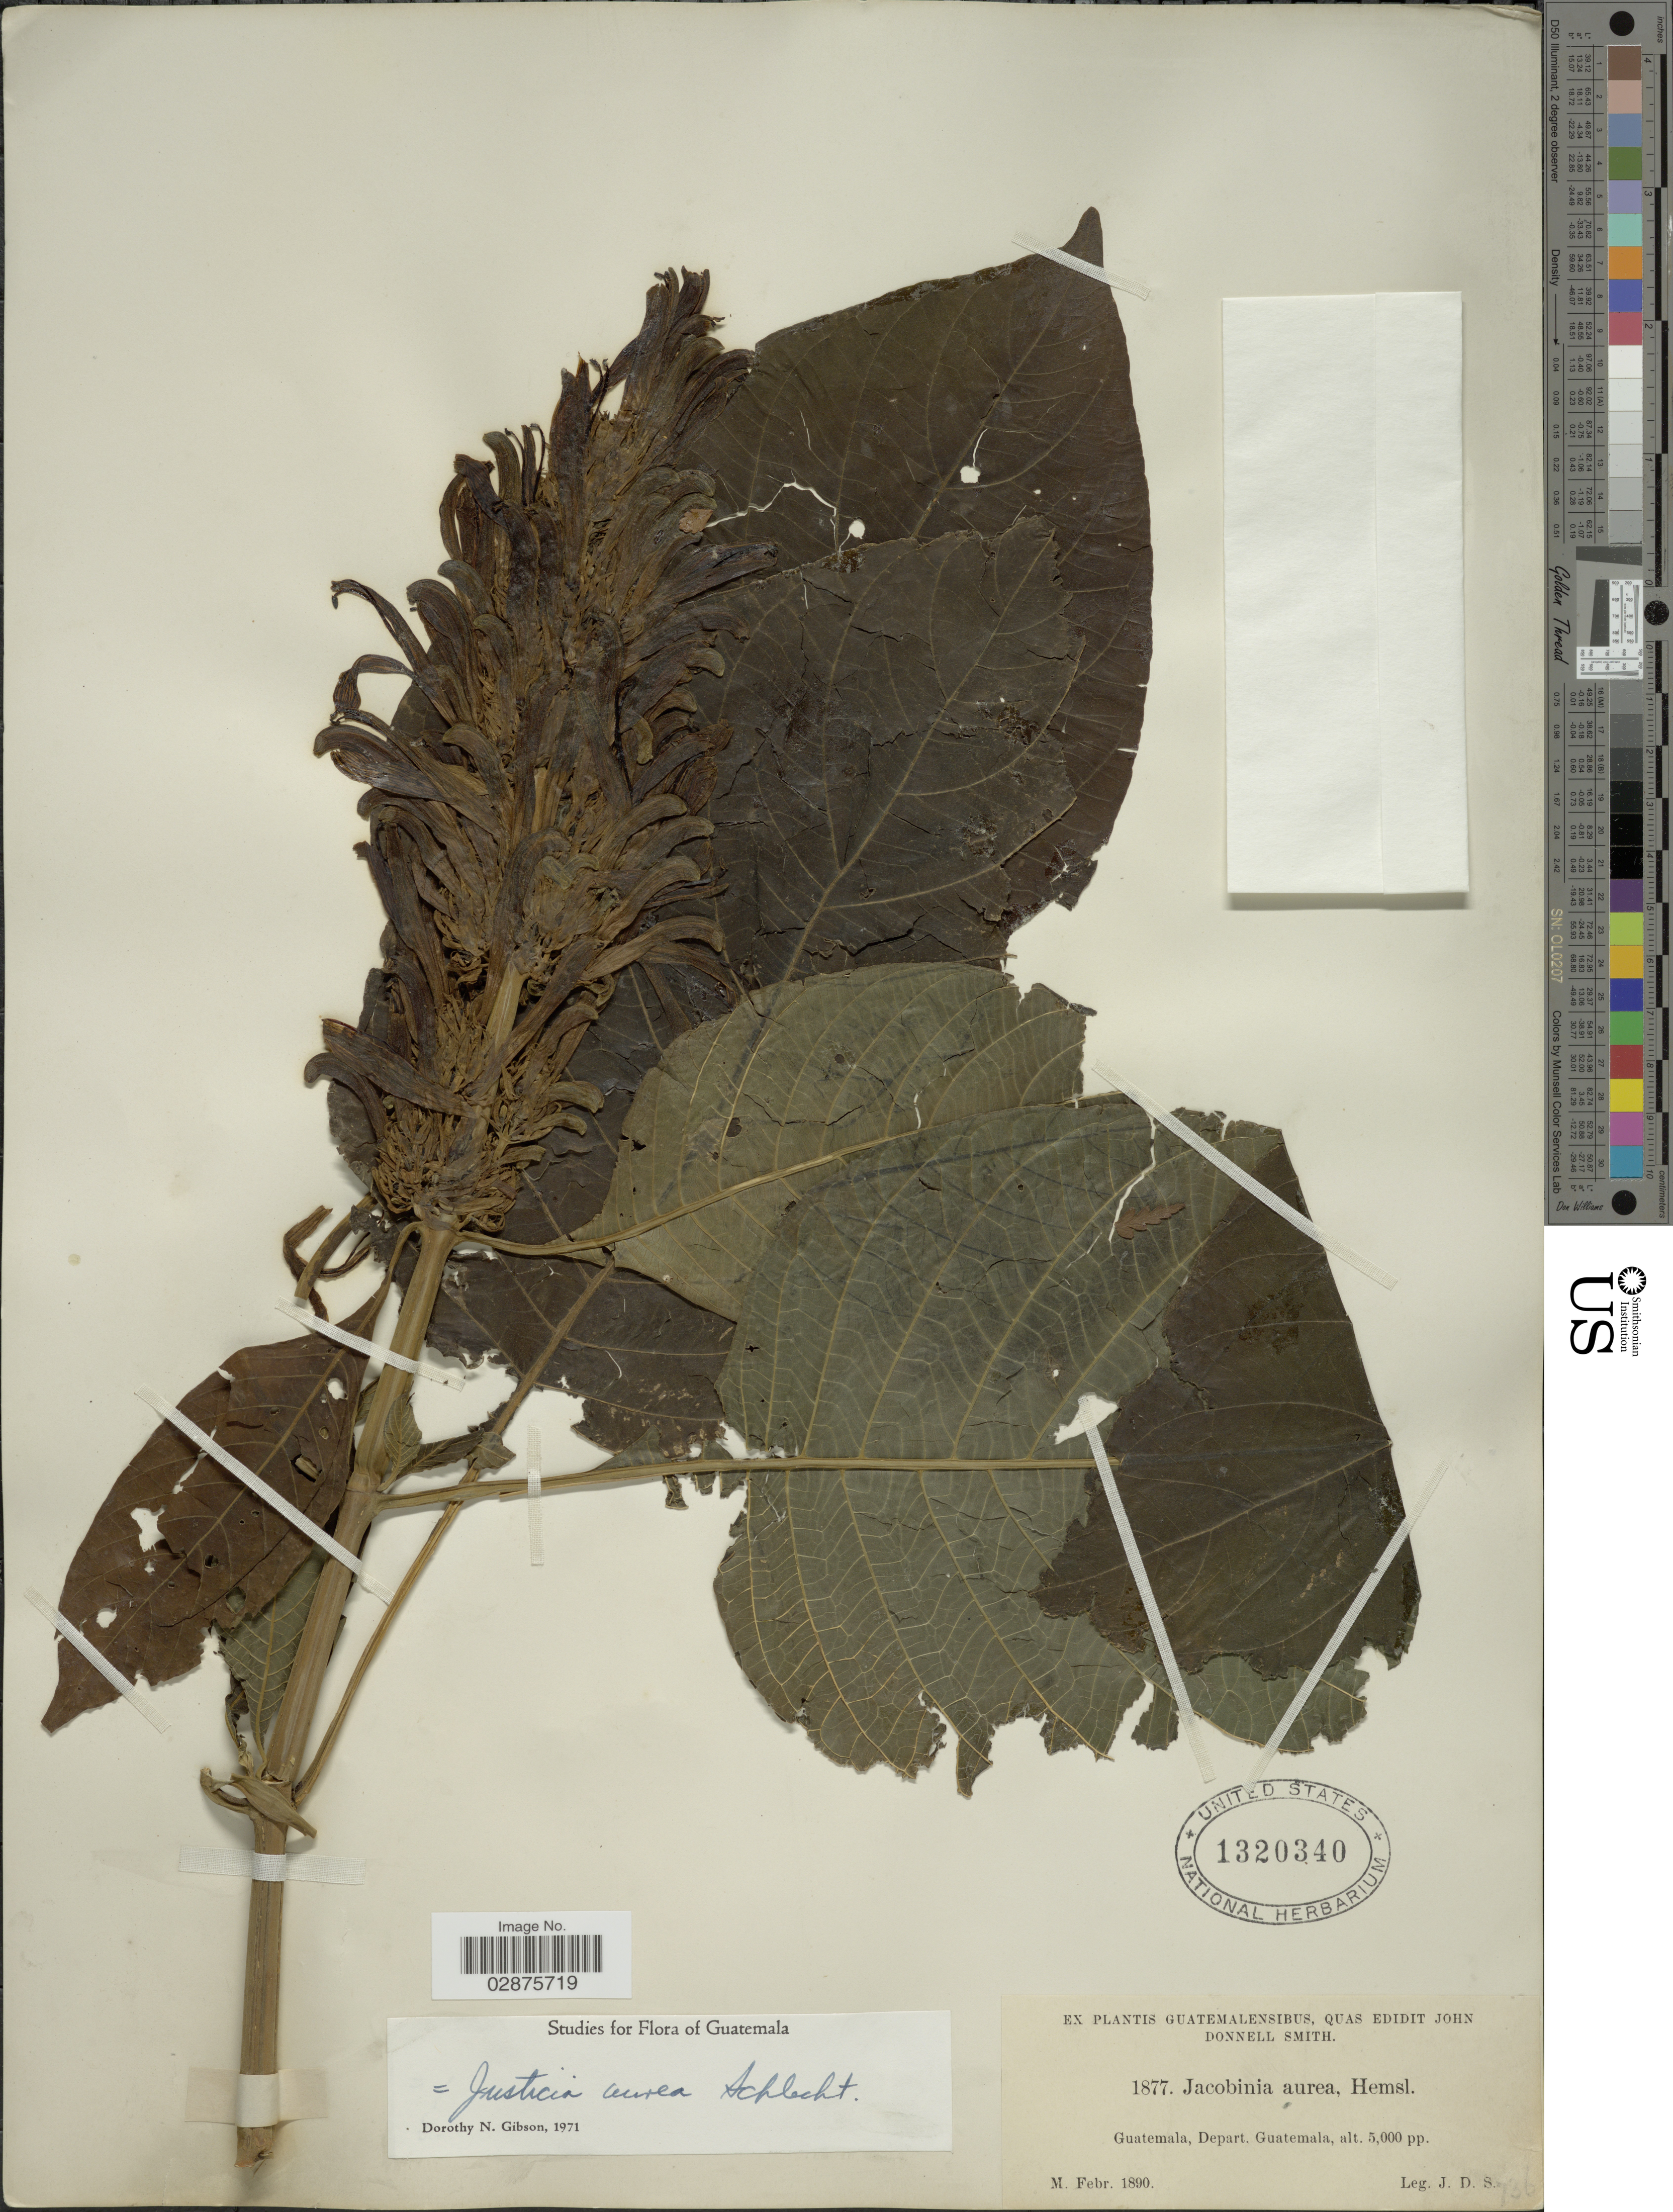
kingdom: Plantae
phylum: Tracheophyta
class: Magnoliopsida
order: Lamiales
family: Acanthaceae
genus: Justicia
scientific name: Justicia aurea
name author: Schltdl.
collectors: J. Donnell Smith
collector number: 1877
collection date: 1890-02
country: Guatemala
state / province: Guatemala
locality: Guatemala, Depart. Guatemala.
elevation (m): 1524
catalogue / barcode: US 1320340